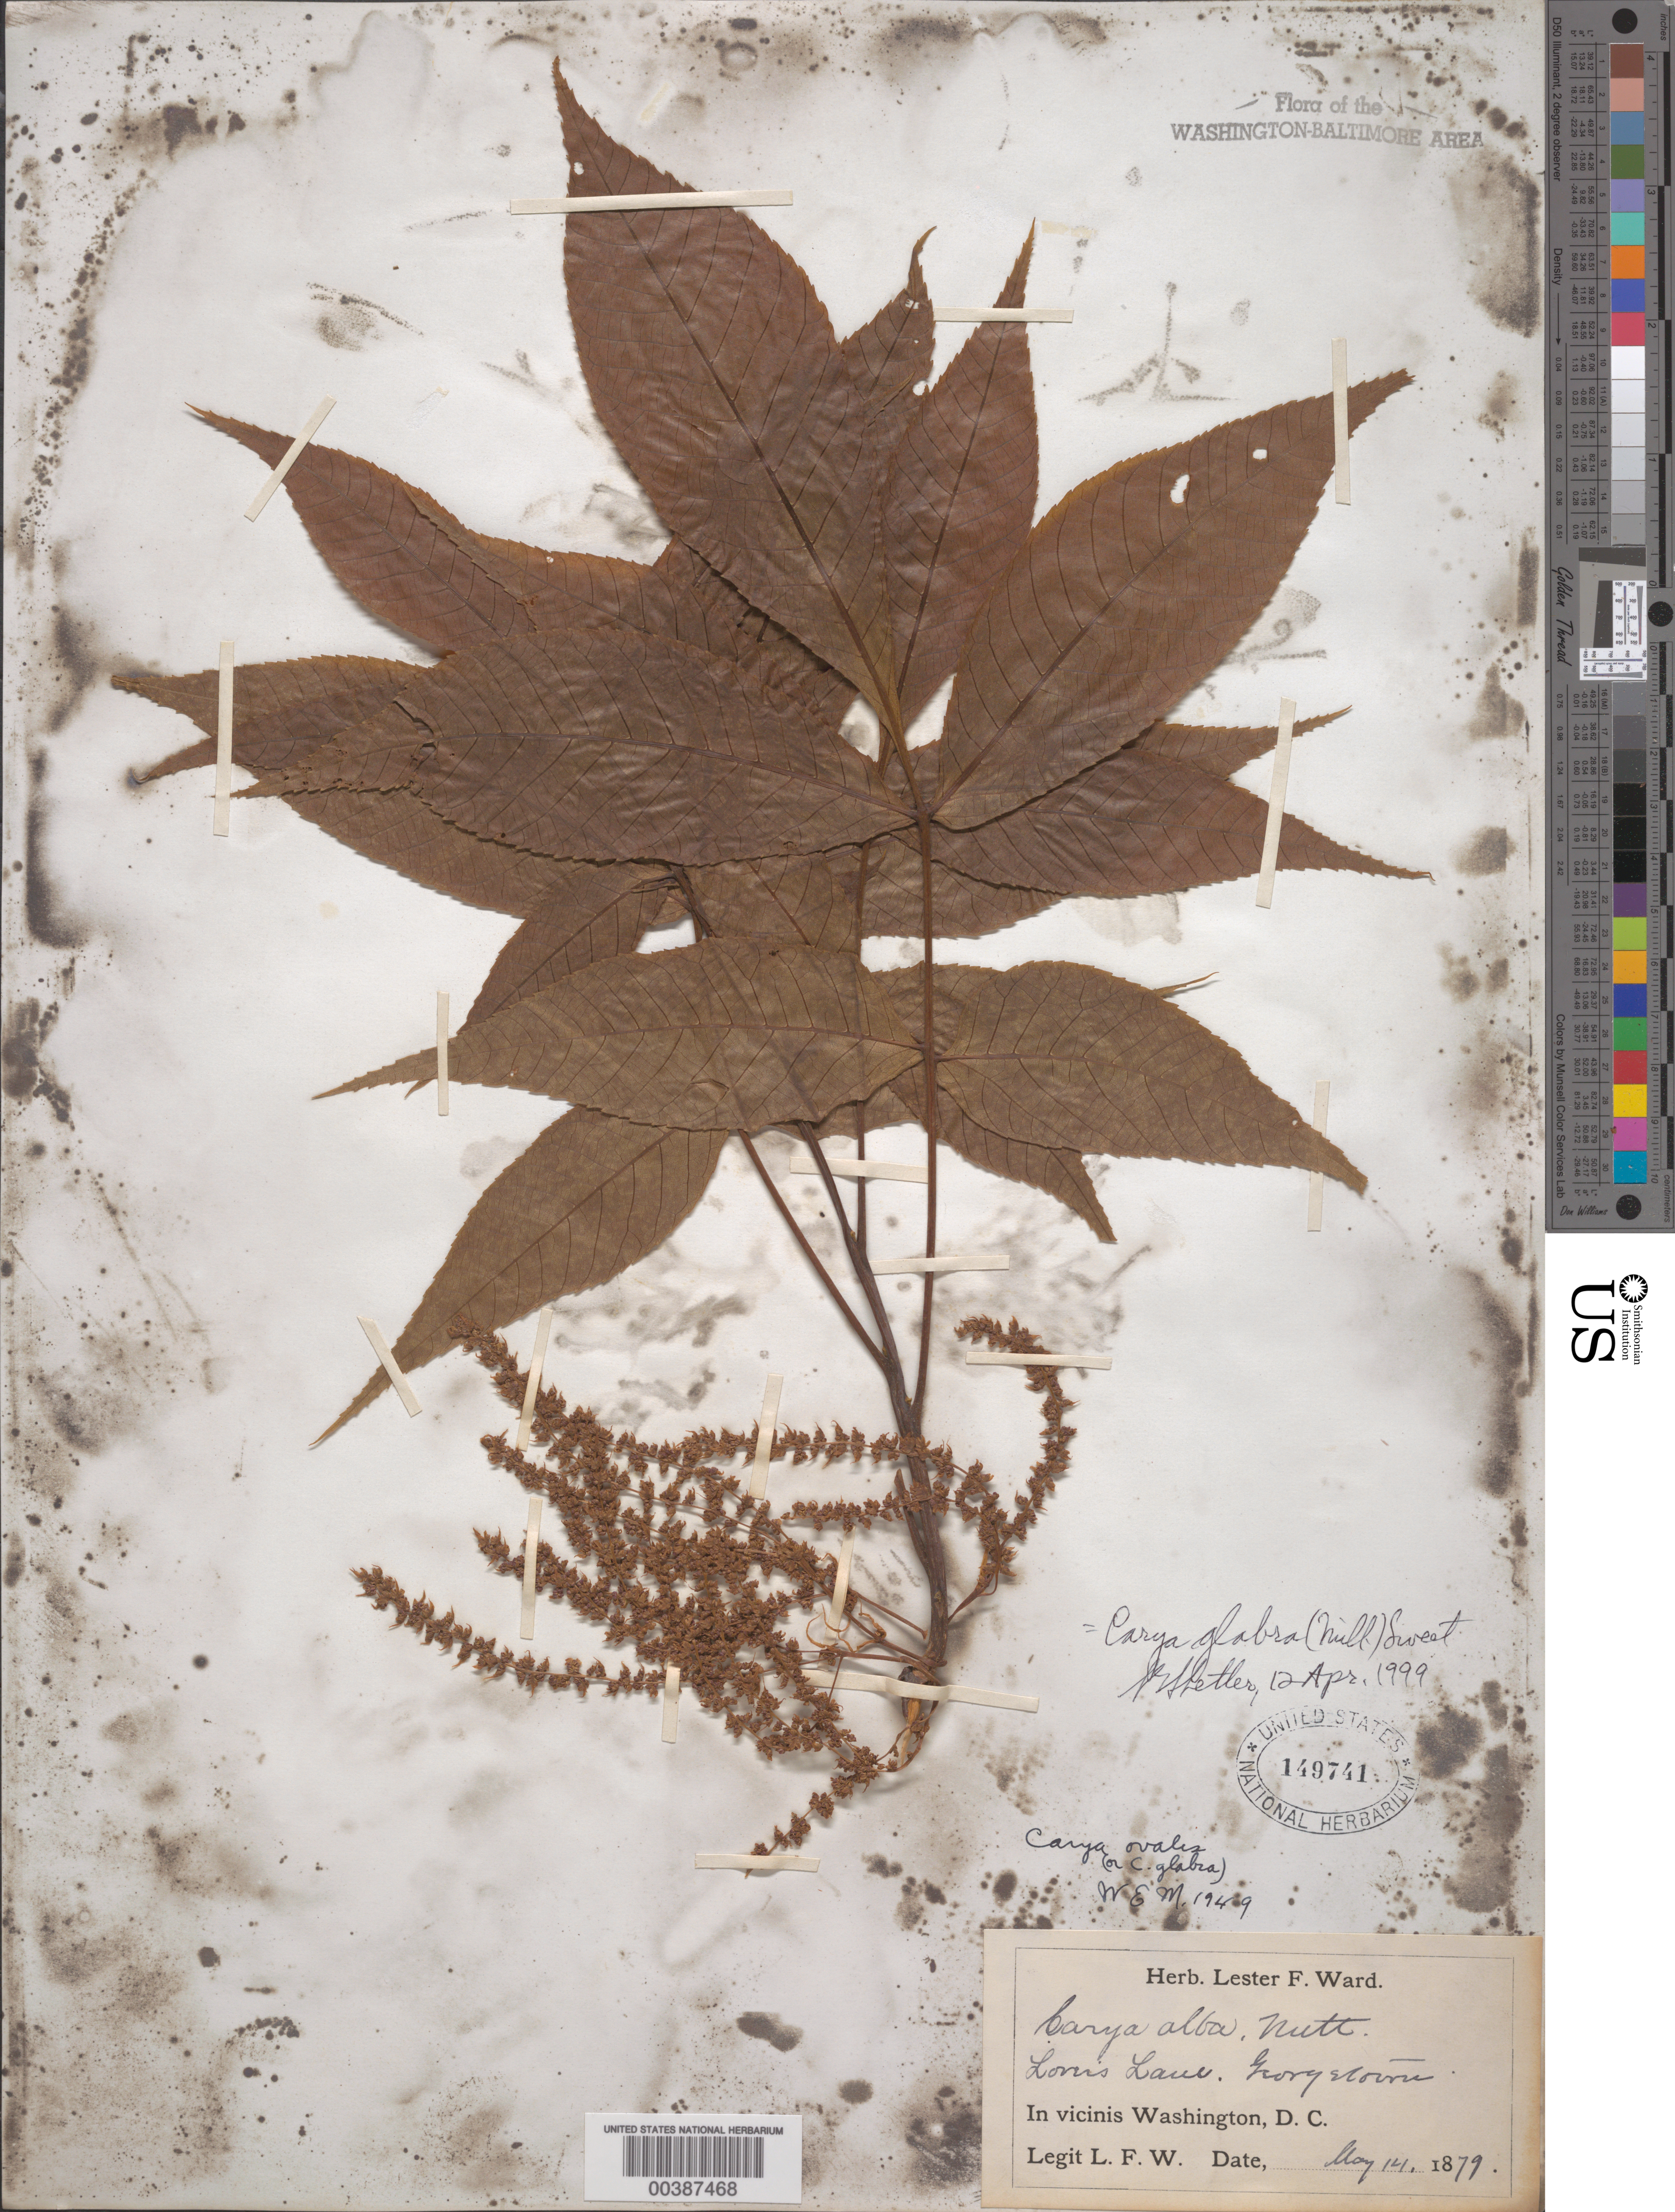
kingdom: Plantae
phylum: Tracheophyta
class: Magnoliopsida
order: Fagales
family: Juglandaceae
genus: Carya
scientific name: Carya glabra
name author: (Mill.) Sweet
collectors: L. F. Ward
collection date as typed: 14 May 1879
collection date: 1879-05-14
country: United States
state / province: District of Columbia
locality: Lovers Lane, Georgetown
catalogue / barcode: US 149741